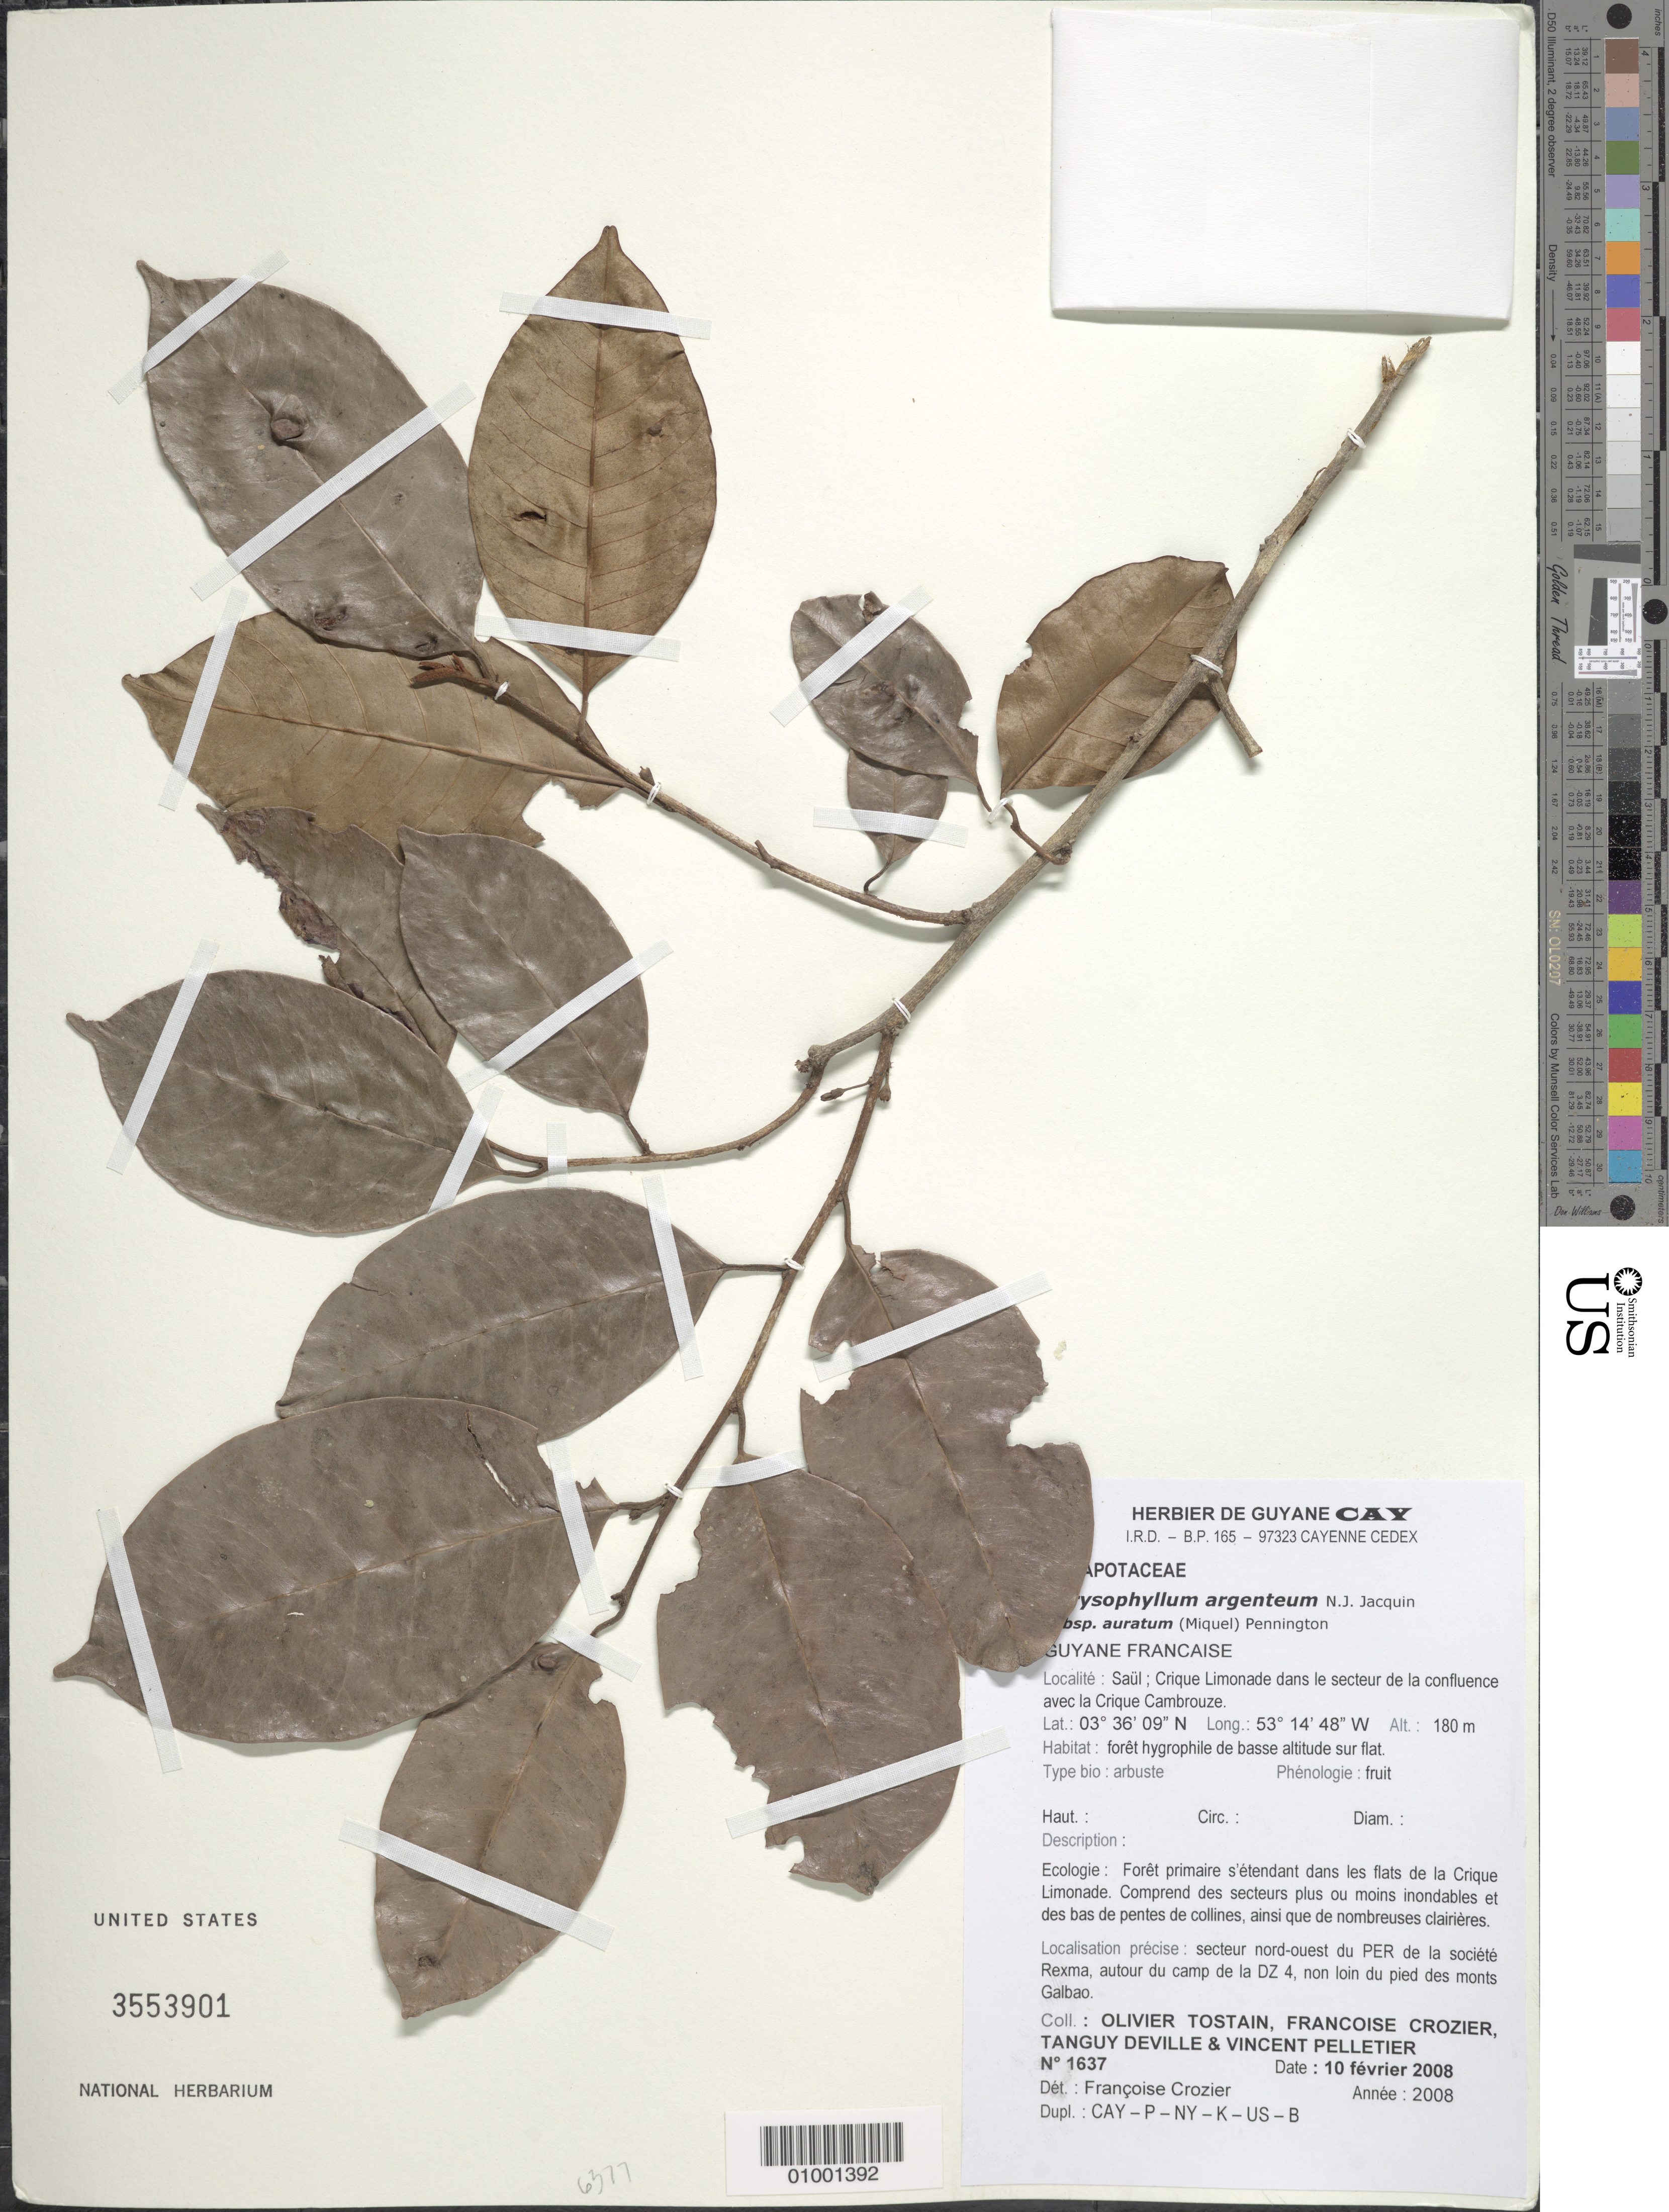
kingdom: Plantae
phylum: Tracheophyta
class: Magnoliopsida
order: Ericales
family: Sapotaceae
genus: Chrysophyllum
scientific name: Chrysophyllum argenteum subsp. auratum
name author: (Miq.) T.D. Penn.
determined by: Crozier, F.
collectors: O. Tostain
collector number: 1637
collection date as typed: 10-Feb-08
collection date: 2008-02-10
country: French Guiana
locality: Saul; Crique Limonade dans le secteur de la confluence avec la Crique Cambrouze; secteur nord-ouest du PER de la societe Rexma, autour du camp de la DZ 4, non loin du pied des monts Galbao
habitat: Foret hygrophile de basse altitude sur flat. Foret primaire s'etendant dans les flats de Crique Limonade.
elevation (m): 180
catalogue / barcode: US 3553901